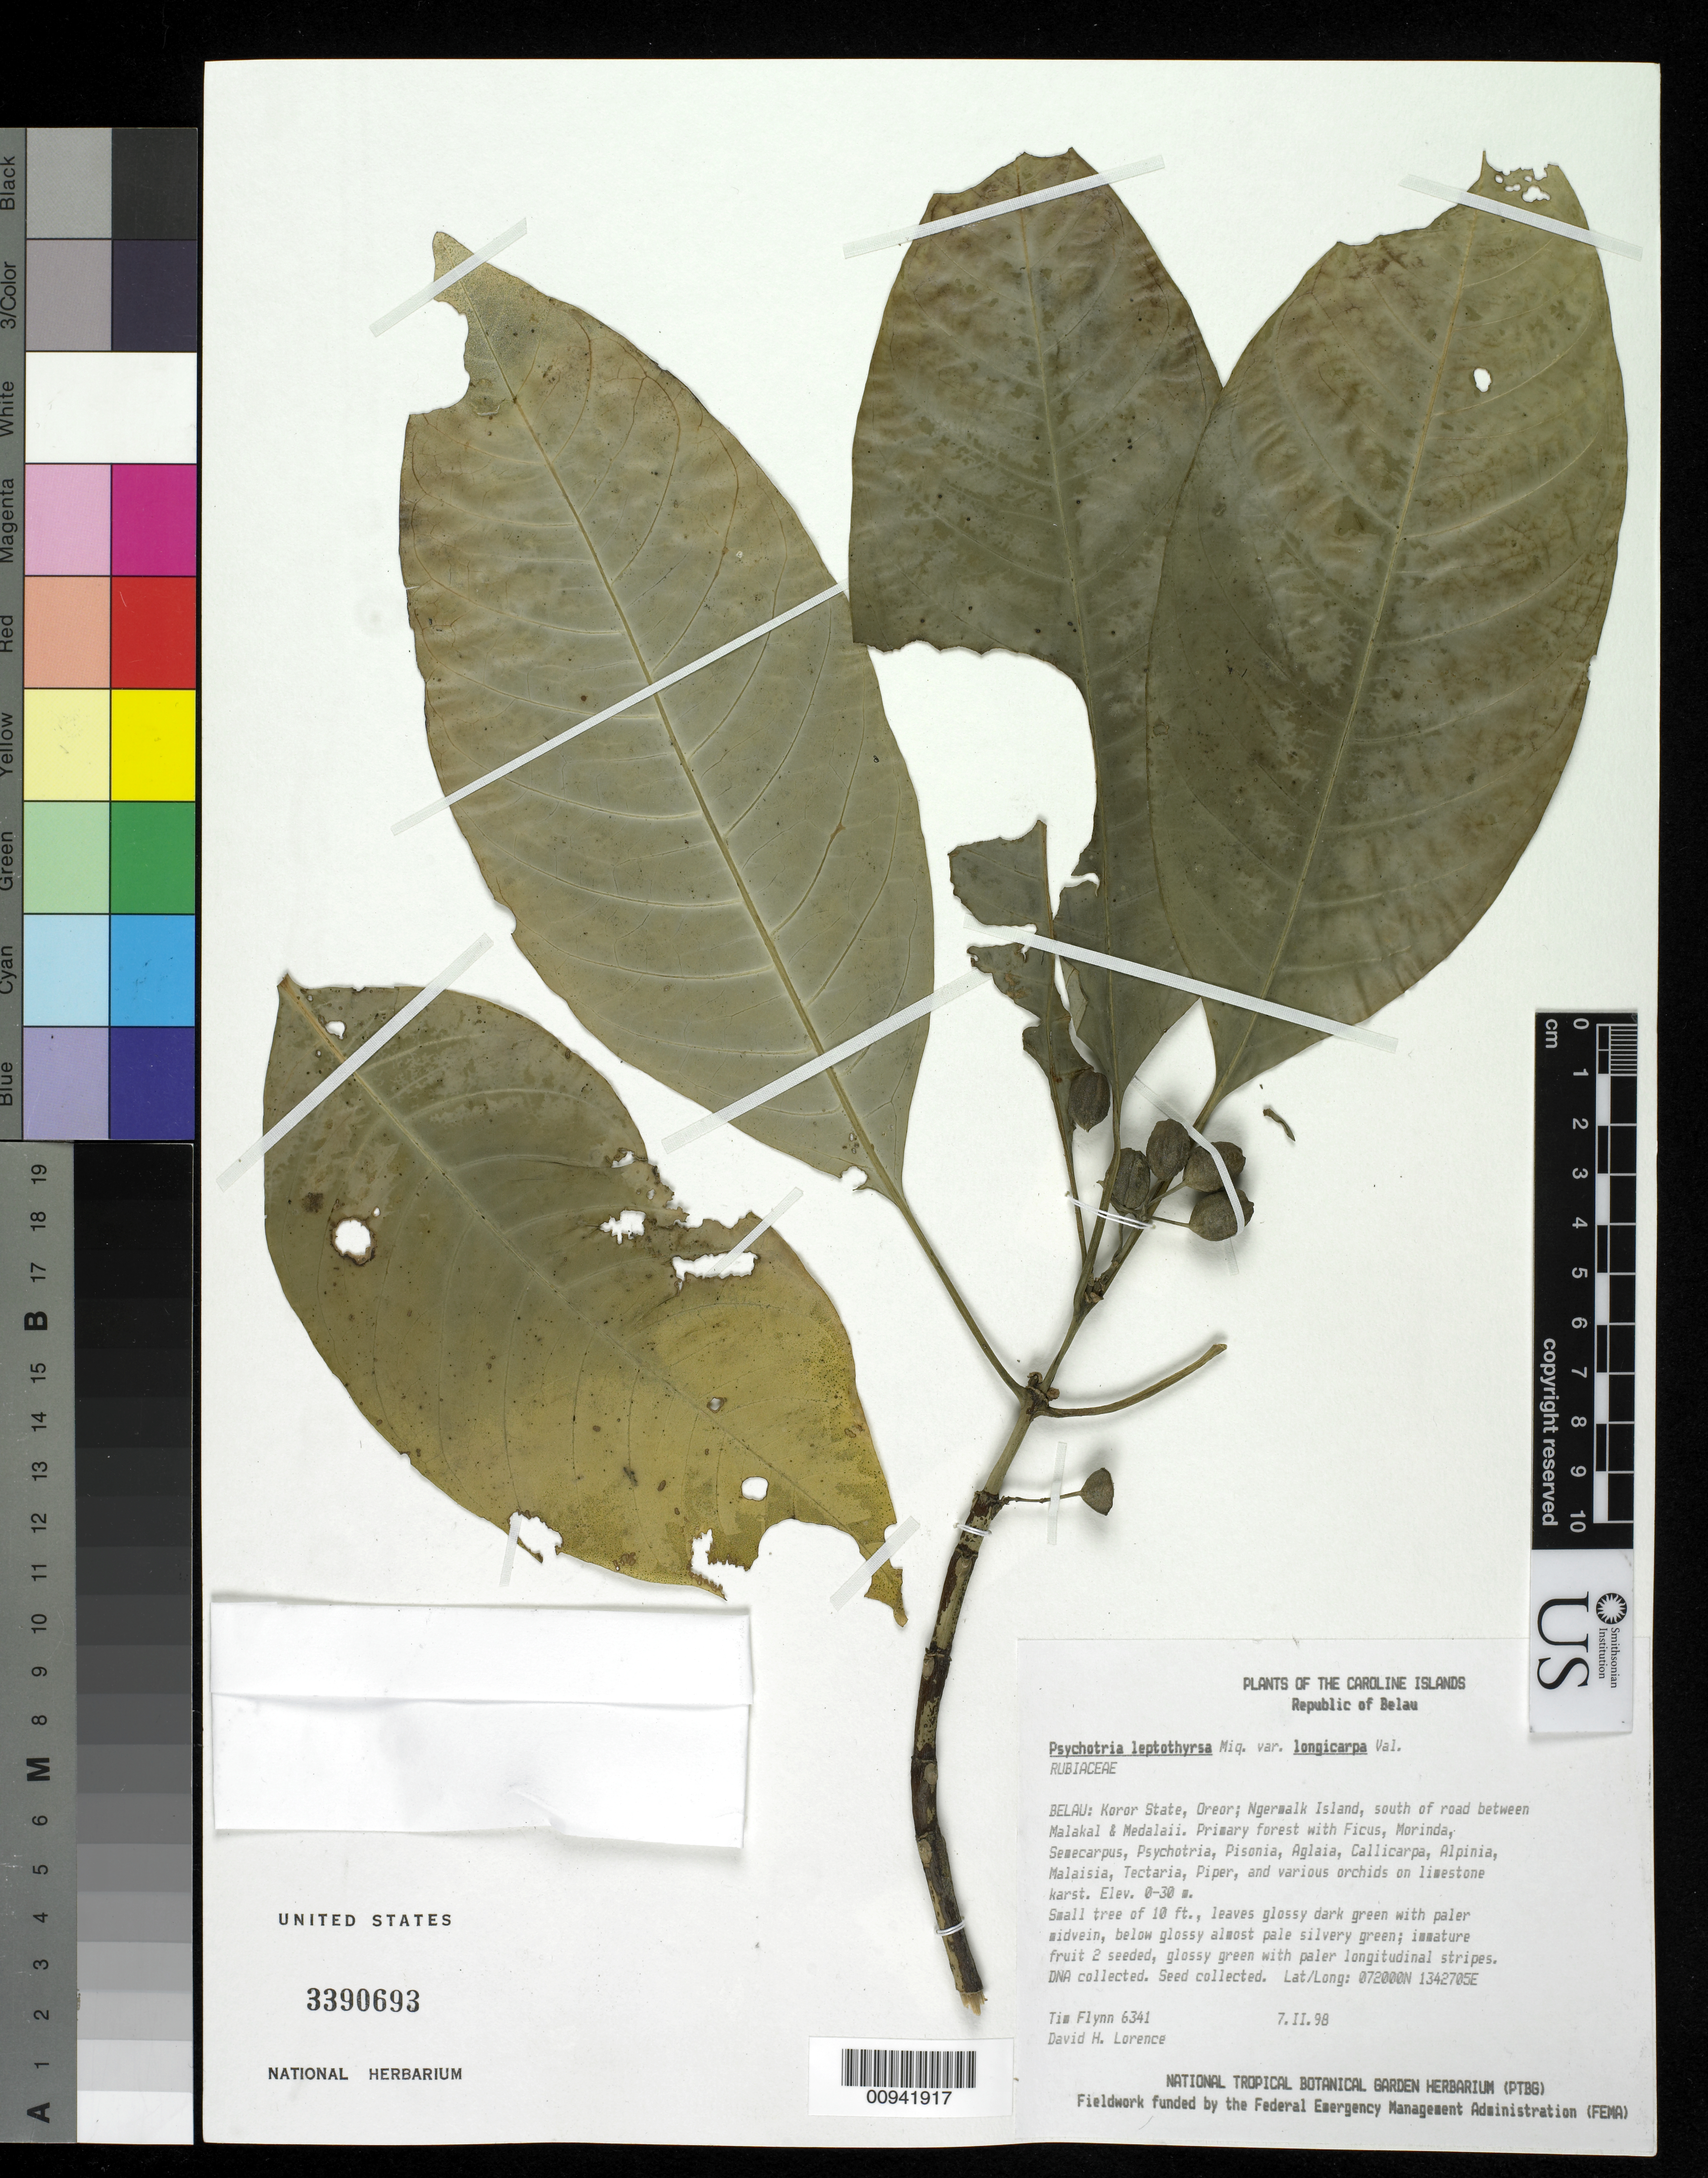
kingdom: Plantae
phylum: Tracheophyta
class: Magnoliopsida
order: Gentianales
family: Rubiaceae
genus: Psychotria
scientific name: Psychotria leptothyrsa var. longicarpa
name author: Valeton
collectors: T. W. Flynn & D. Lorence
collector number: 6341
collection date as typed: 07 Feb 1998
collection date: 1998-02-07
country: Palau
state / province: Koror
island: Ngermalk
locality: Koror State, Ngermalk Island, south of road between Malakal & Medalaii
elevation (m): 0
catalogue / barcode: US 3390693